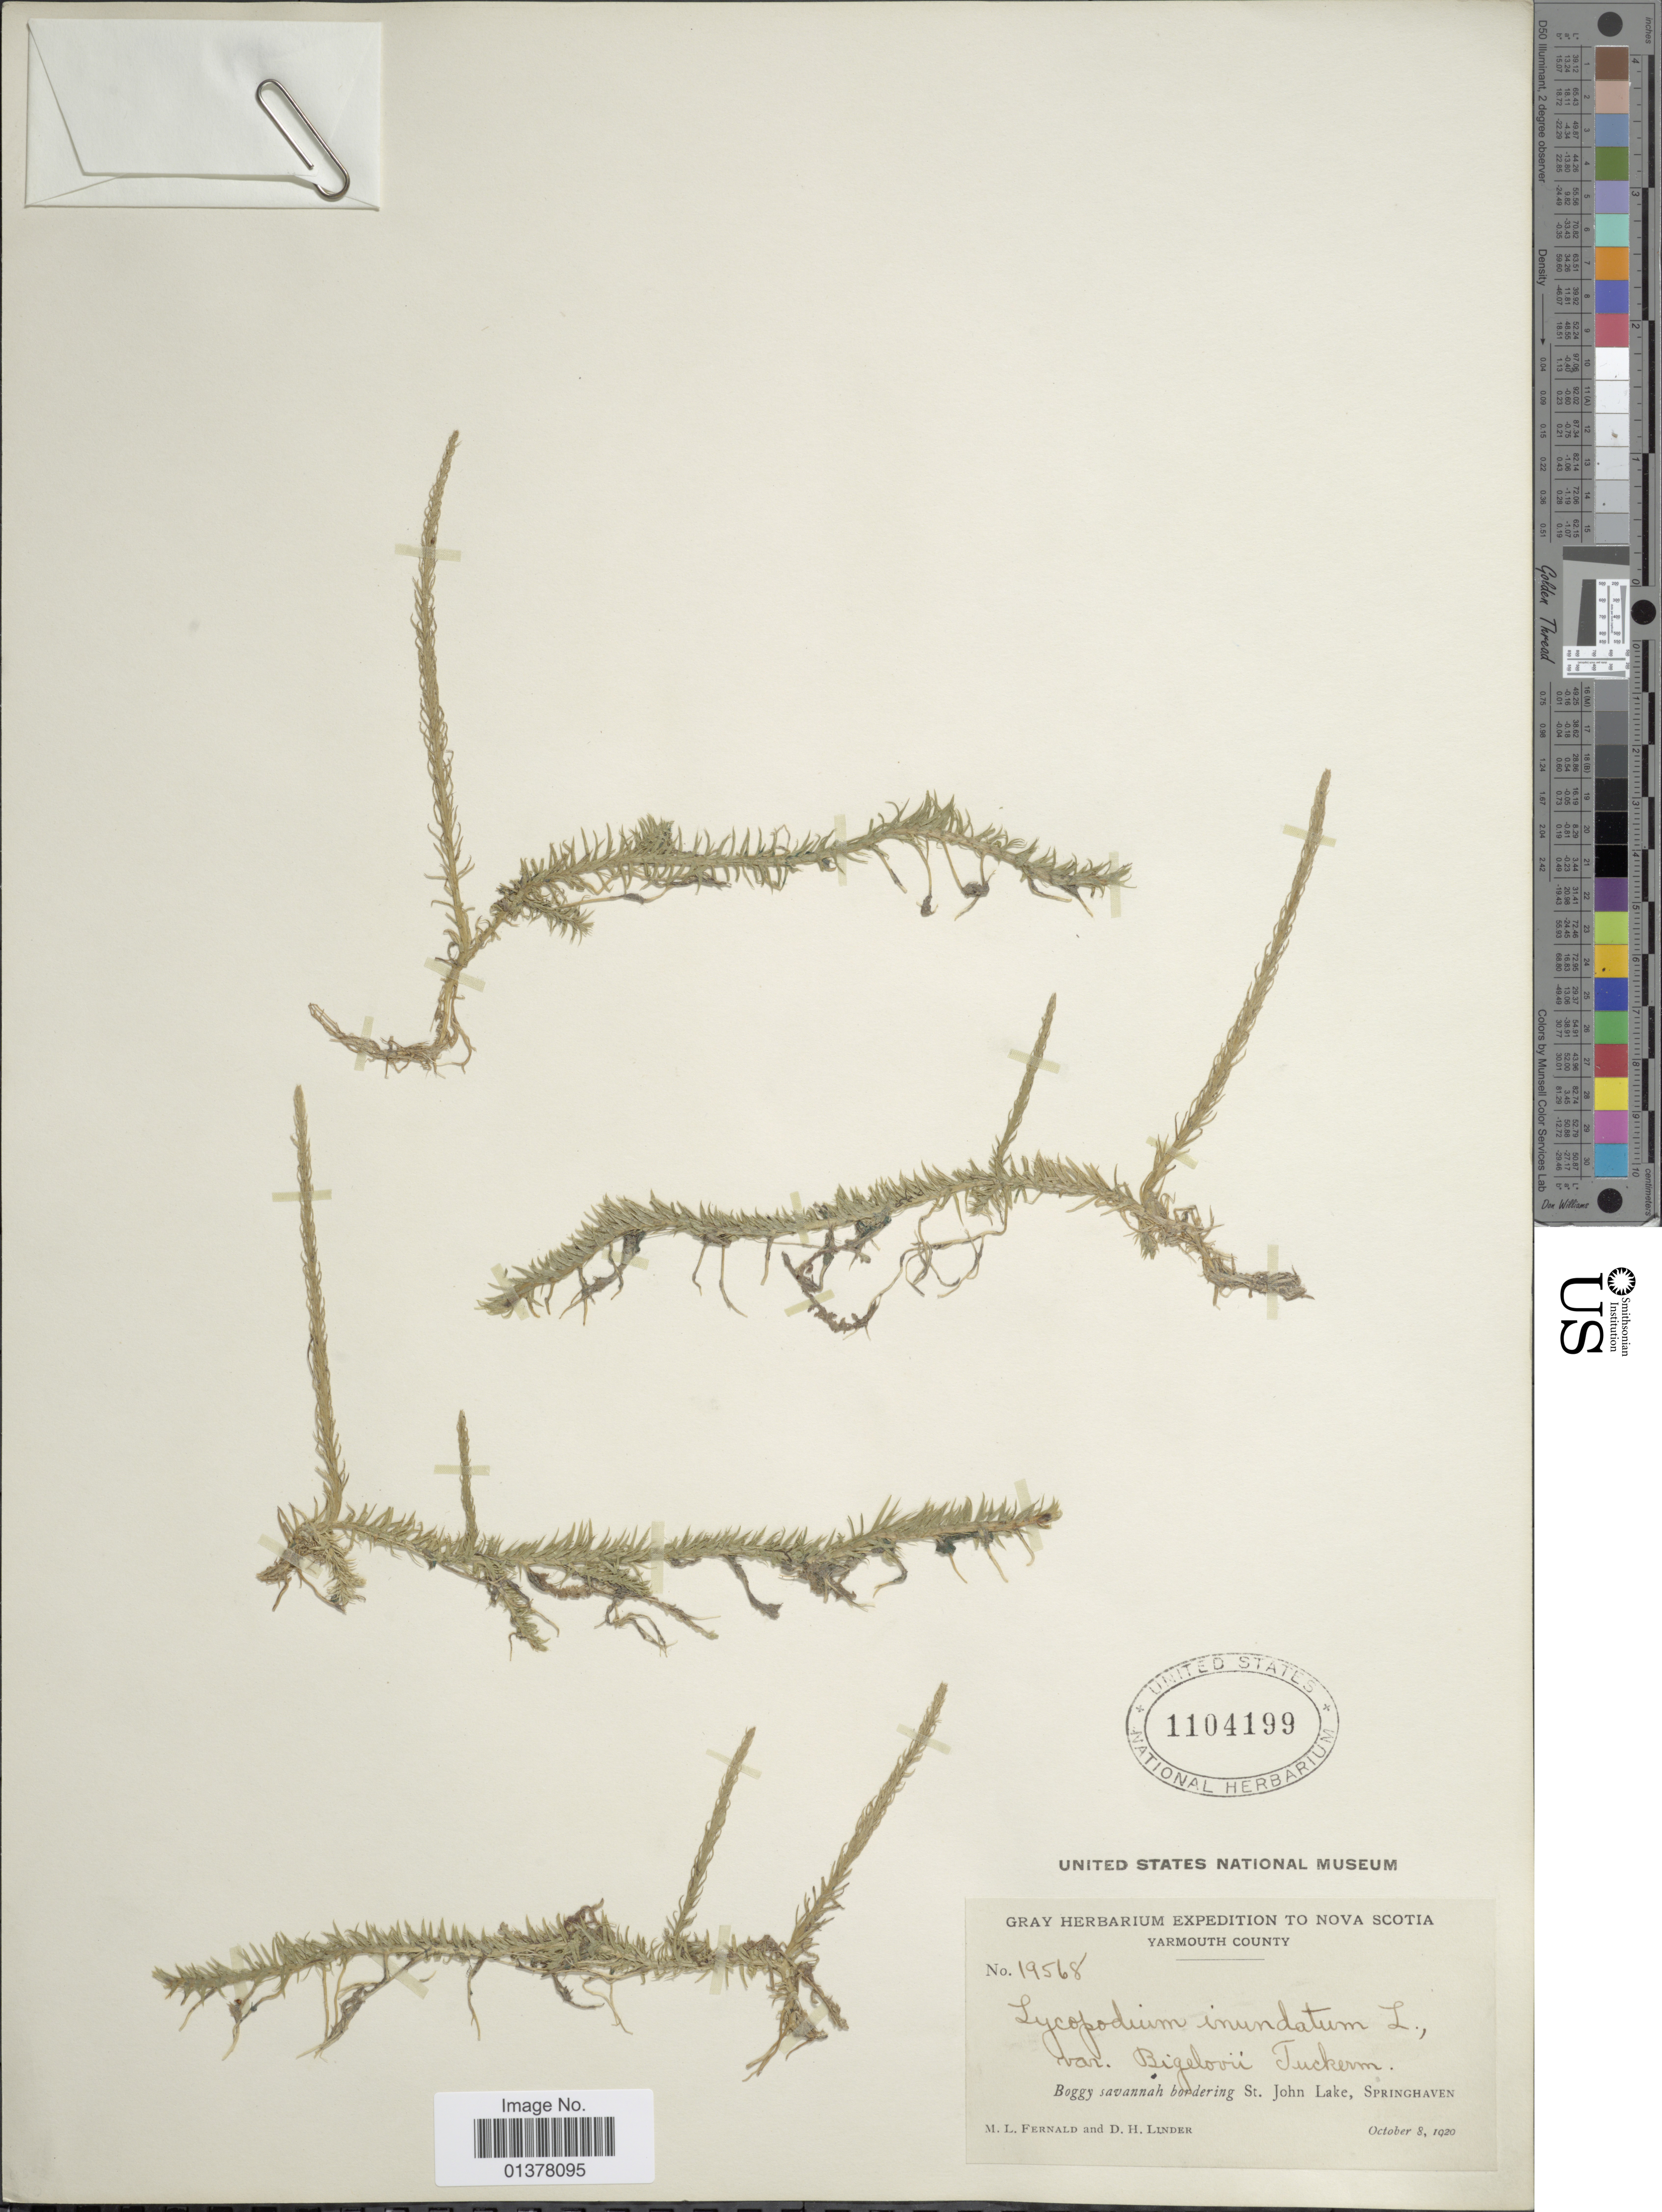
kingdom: Plantae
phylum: Tracheophyta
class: Lycopodiopsida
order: Lycopodiales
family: Lycopodiaceae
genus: Lycopodiella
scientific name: Lycopodiella appressa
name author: (Chapm.) Cranfill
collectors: M. L. Fernald & D. Lunder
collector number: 19568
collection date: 1920-10-08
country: Canada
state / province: Nova Scotia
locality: Boggy savannah bordering Sts. John Lake, Springhaven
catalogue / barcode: US 1104199